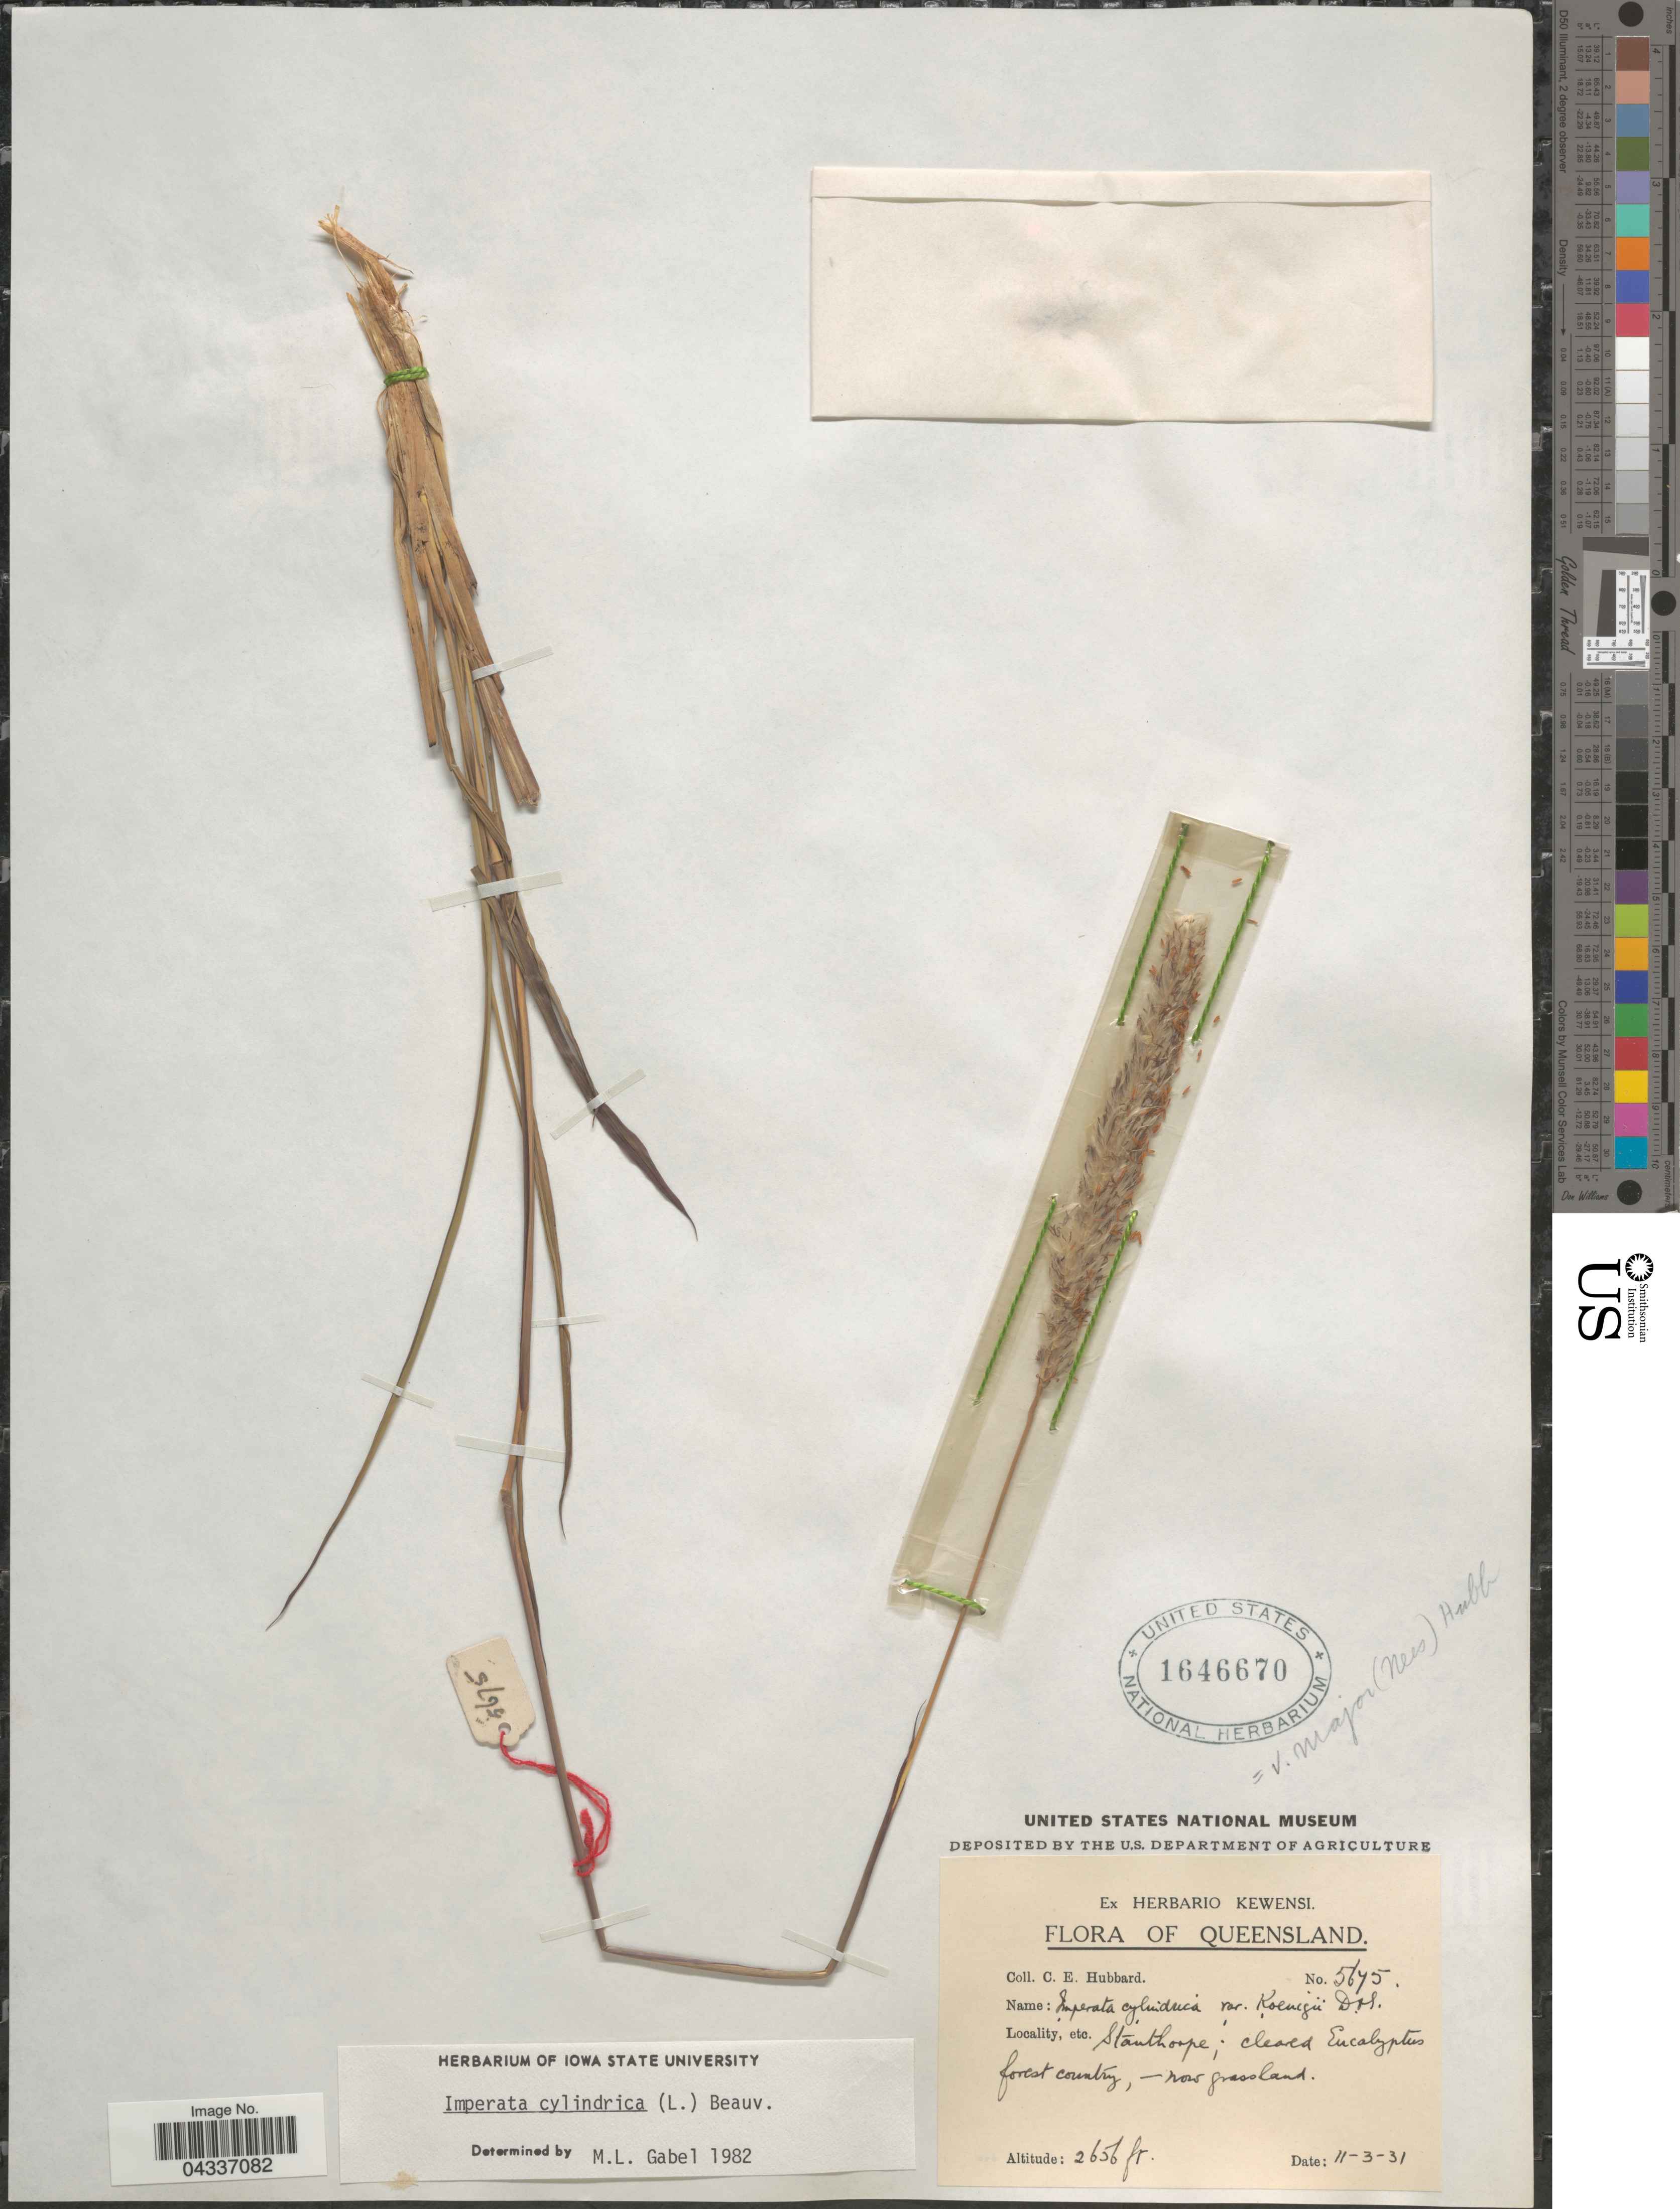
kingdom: Plantae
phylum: Tracheophyta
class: Liliopsida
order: Poales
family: Poaceae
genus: Imperata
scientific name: Imperata cylindrica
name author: (L.) P. Beauv.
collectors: C. E. Hubbard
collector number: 5675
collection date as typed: Transcribed d/m/y: 11/3/31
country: Australia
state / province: Queensland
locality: Stanthorpe.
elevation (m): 810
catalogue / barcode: US 1646670